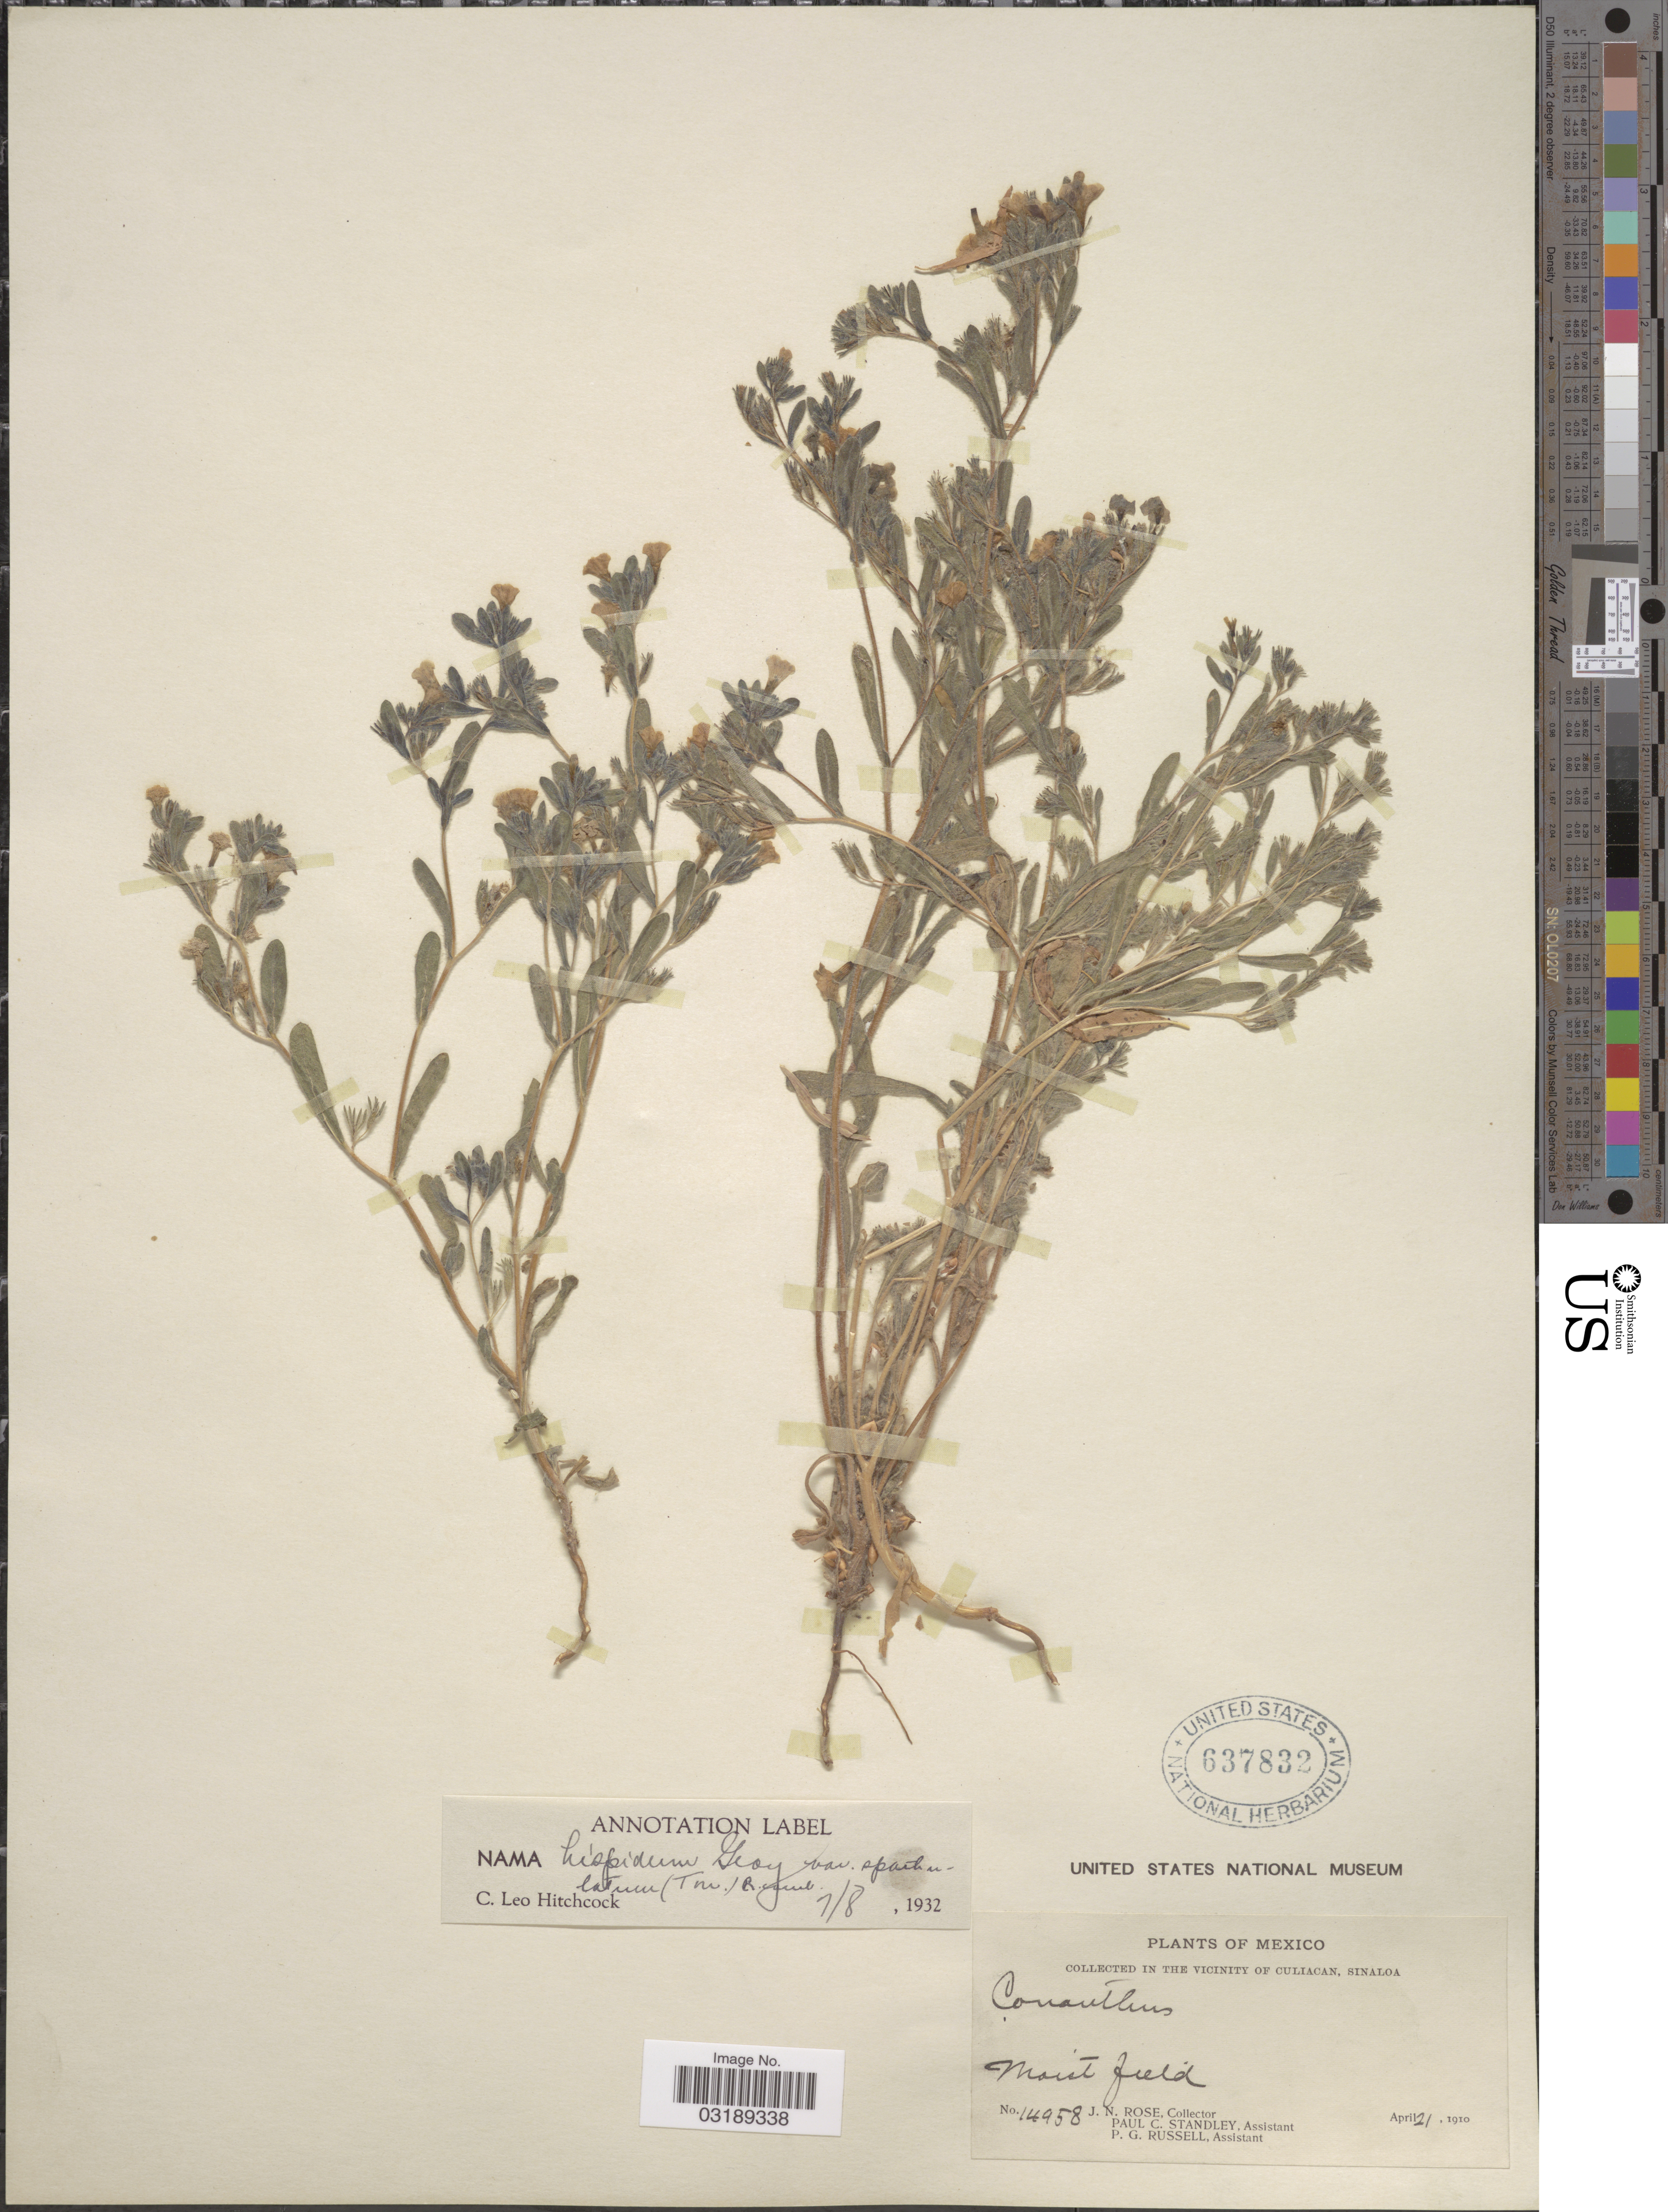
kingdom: Plantae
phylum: Tracheophyta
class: Magnoliopsida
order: Boraginales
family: Namaceae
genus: Nama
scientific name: Nama hispida var. spathulatum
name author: (Torr.) C.L. Hitchc.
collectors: J. N. Rose, P. C. Standley & P. G. Russell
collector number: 14958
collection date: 1910-04-21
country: Mexico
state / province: Sinaloa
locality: In the Vicinity of Culiacan.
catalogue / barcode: US 637832